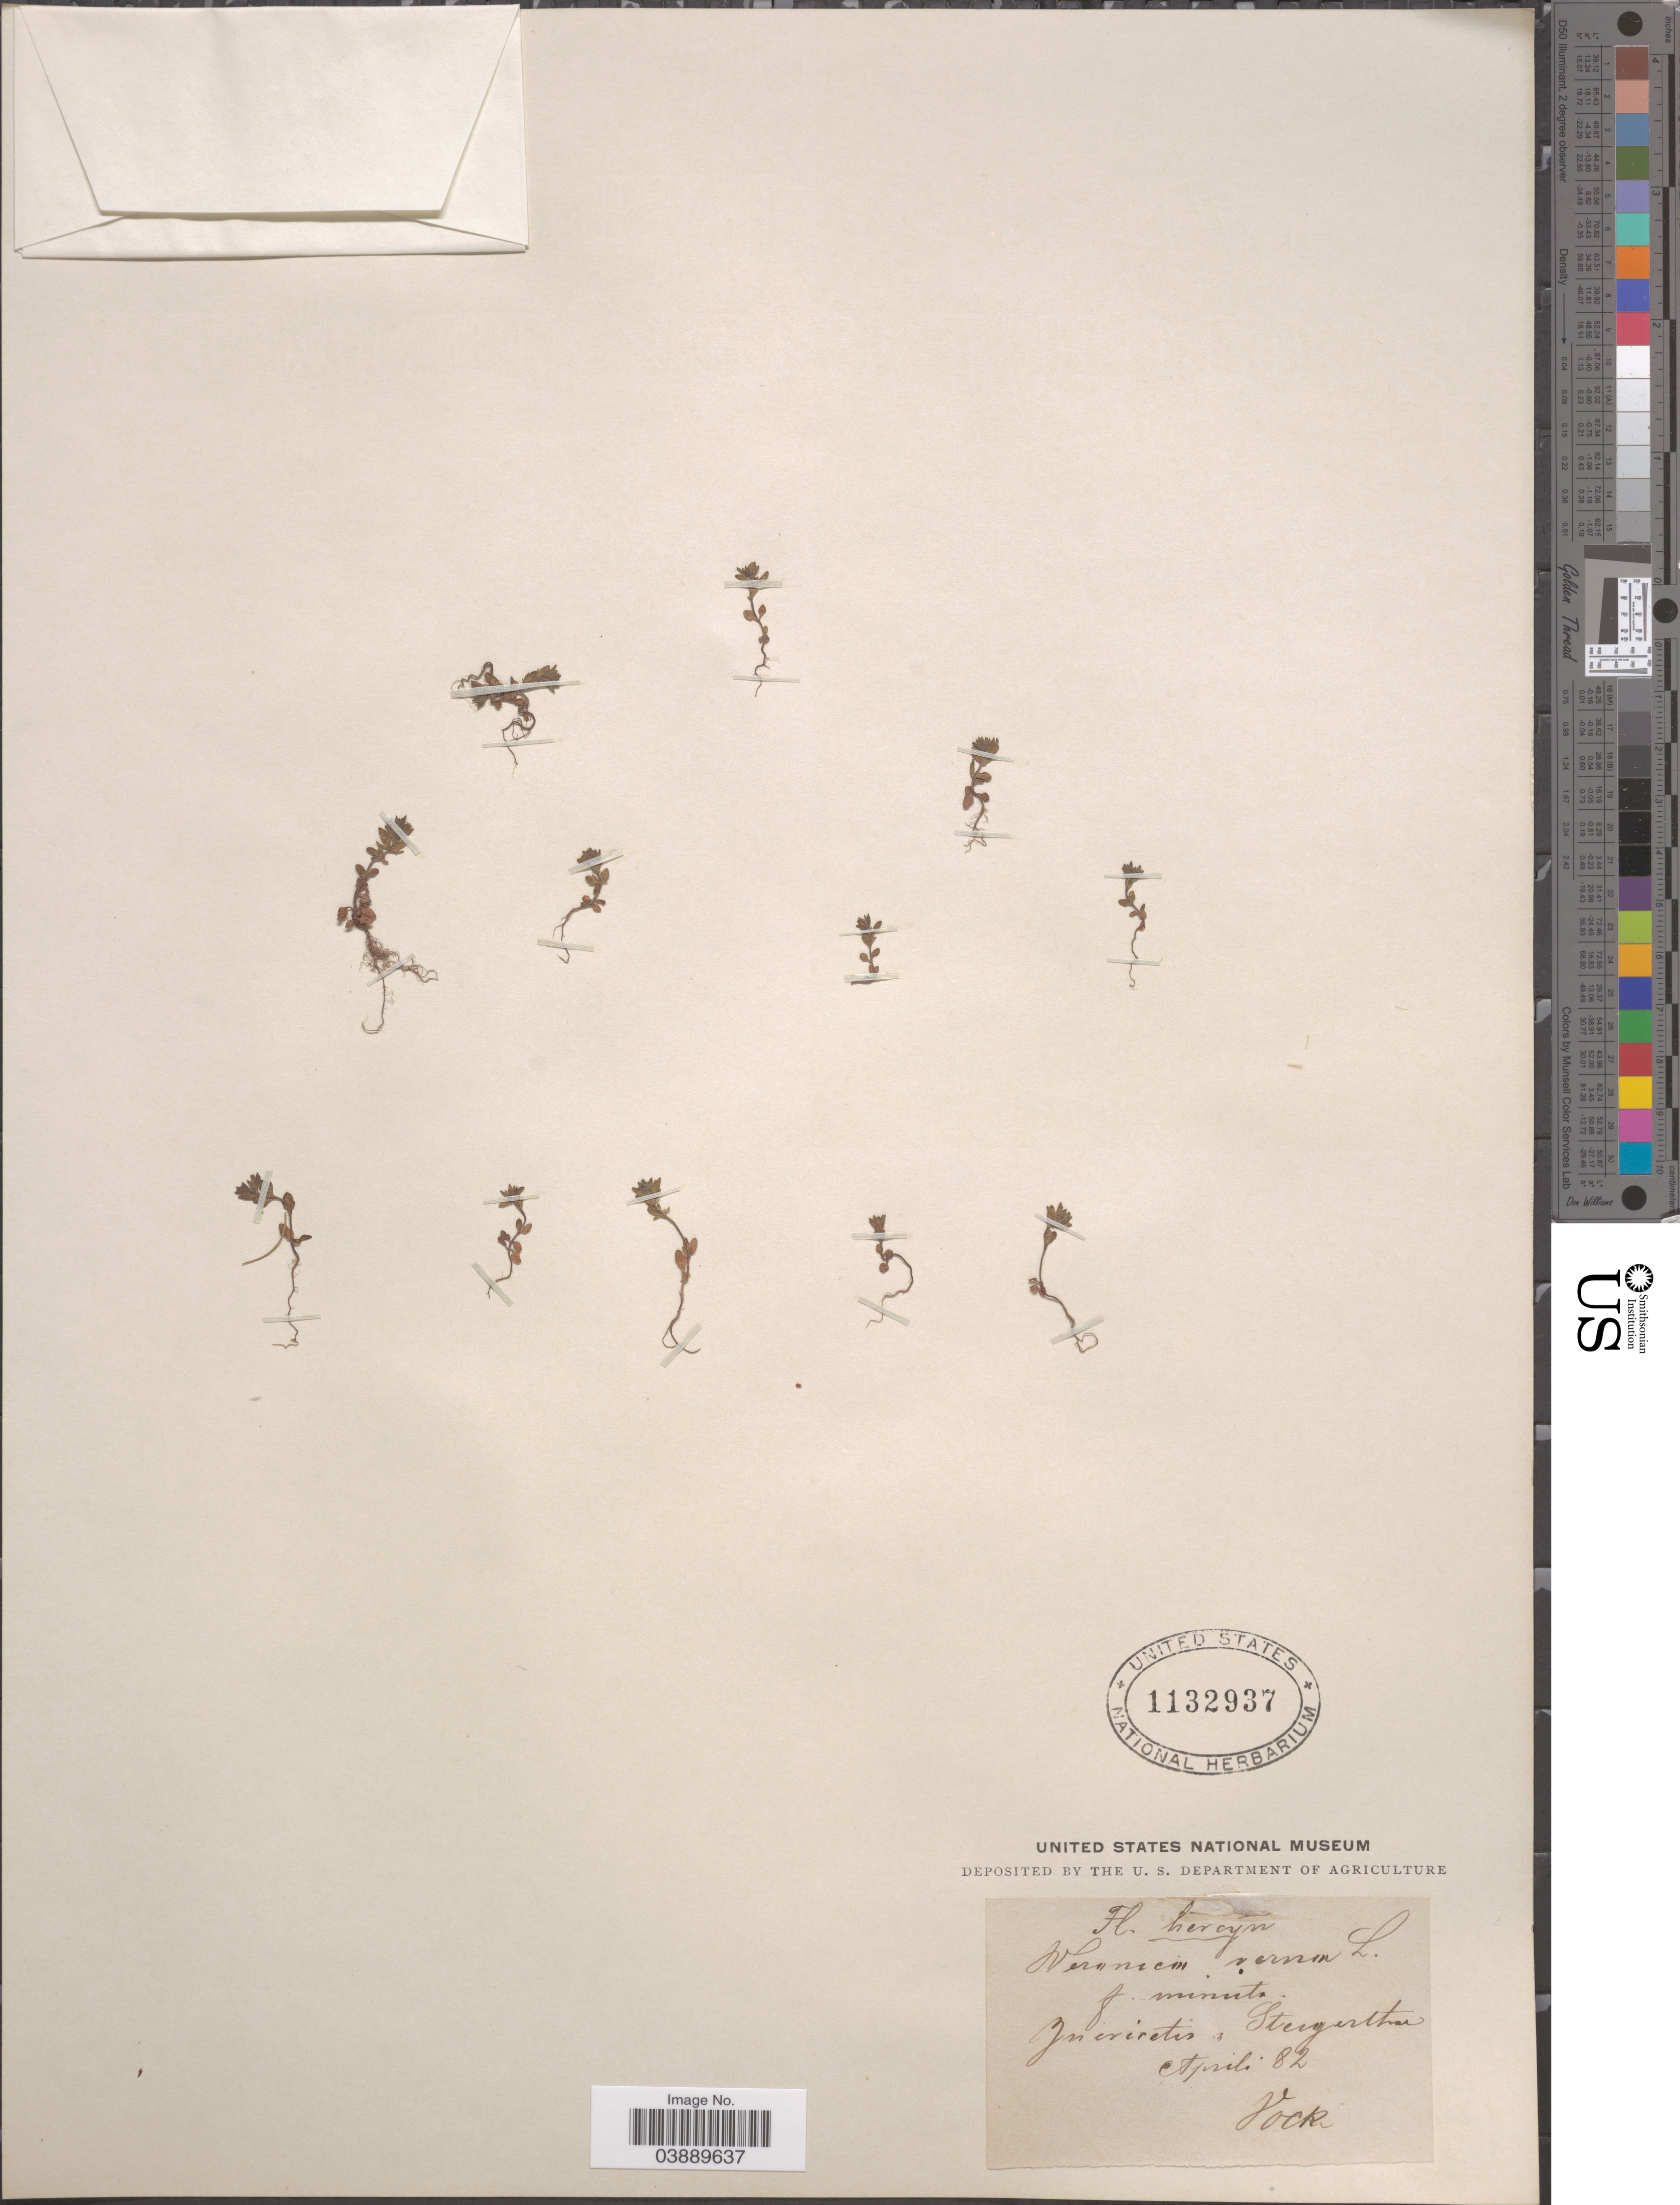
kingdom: Plantae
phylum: Tracheophyta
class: Magnoliopsida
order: Lamiales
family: Plantaginaceae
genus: Veronica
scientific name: Veronica verna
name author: L.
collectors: -. Vocke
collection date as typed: Transcribed d/m/y: /4/82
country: Germany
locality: Hercyn. Ineriretis. Steigerthal .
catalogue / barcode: US 1132937